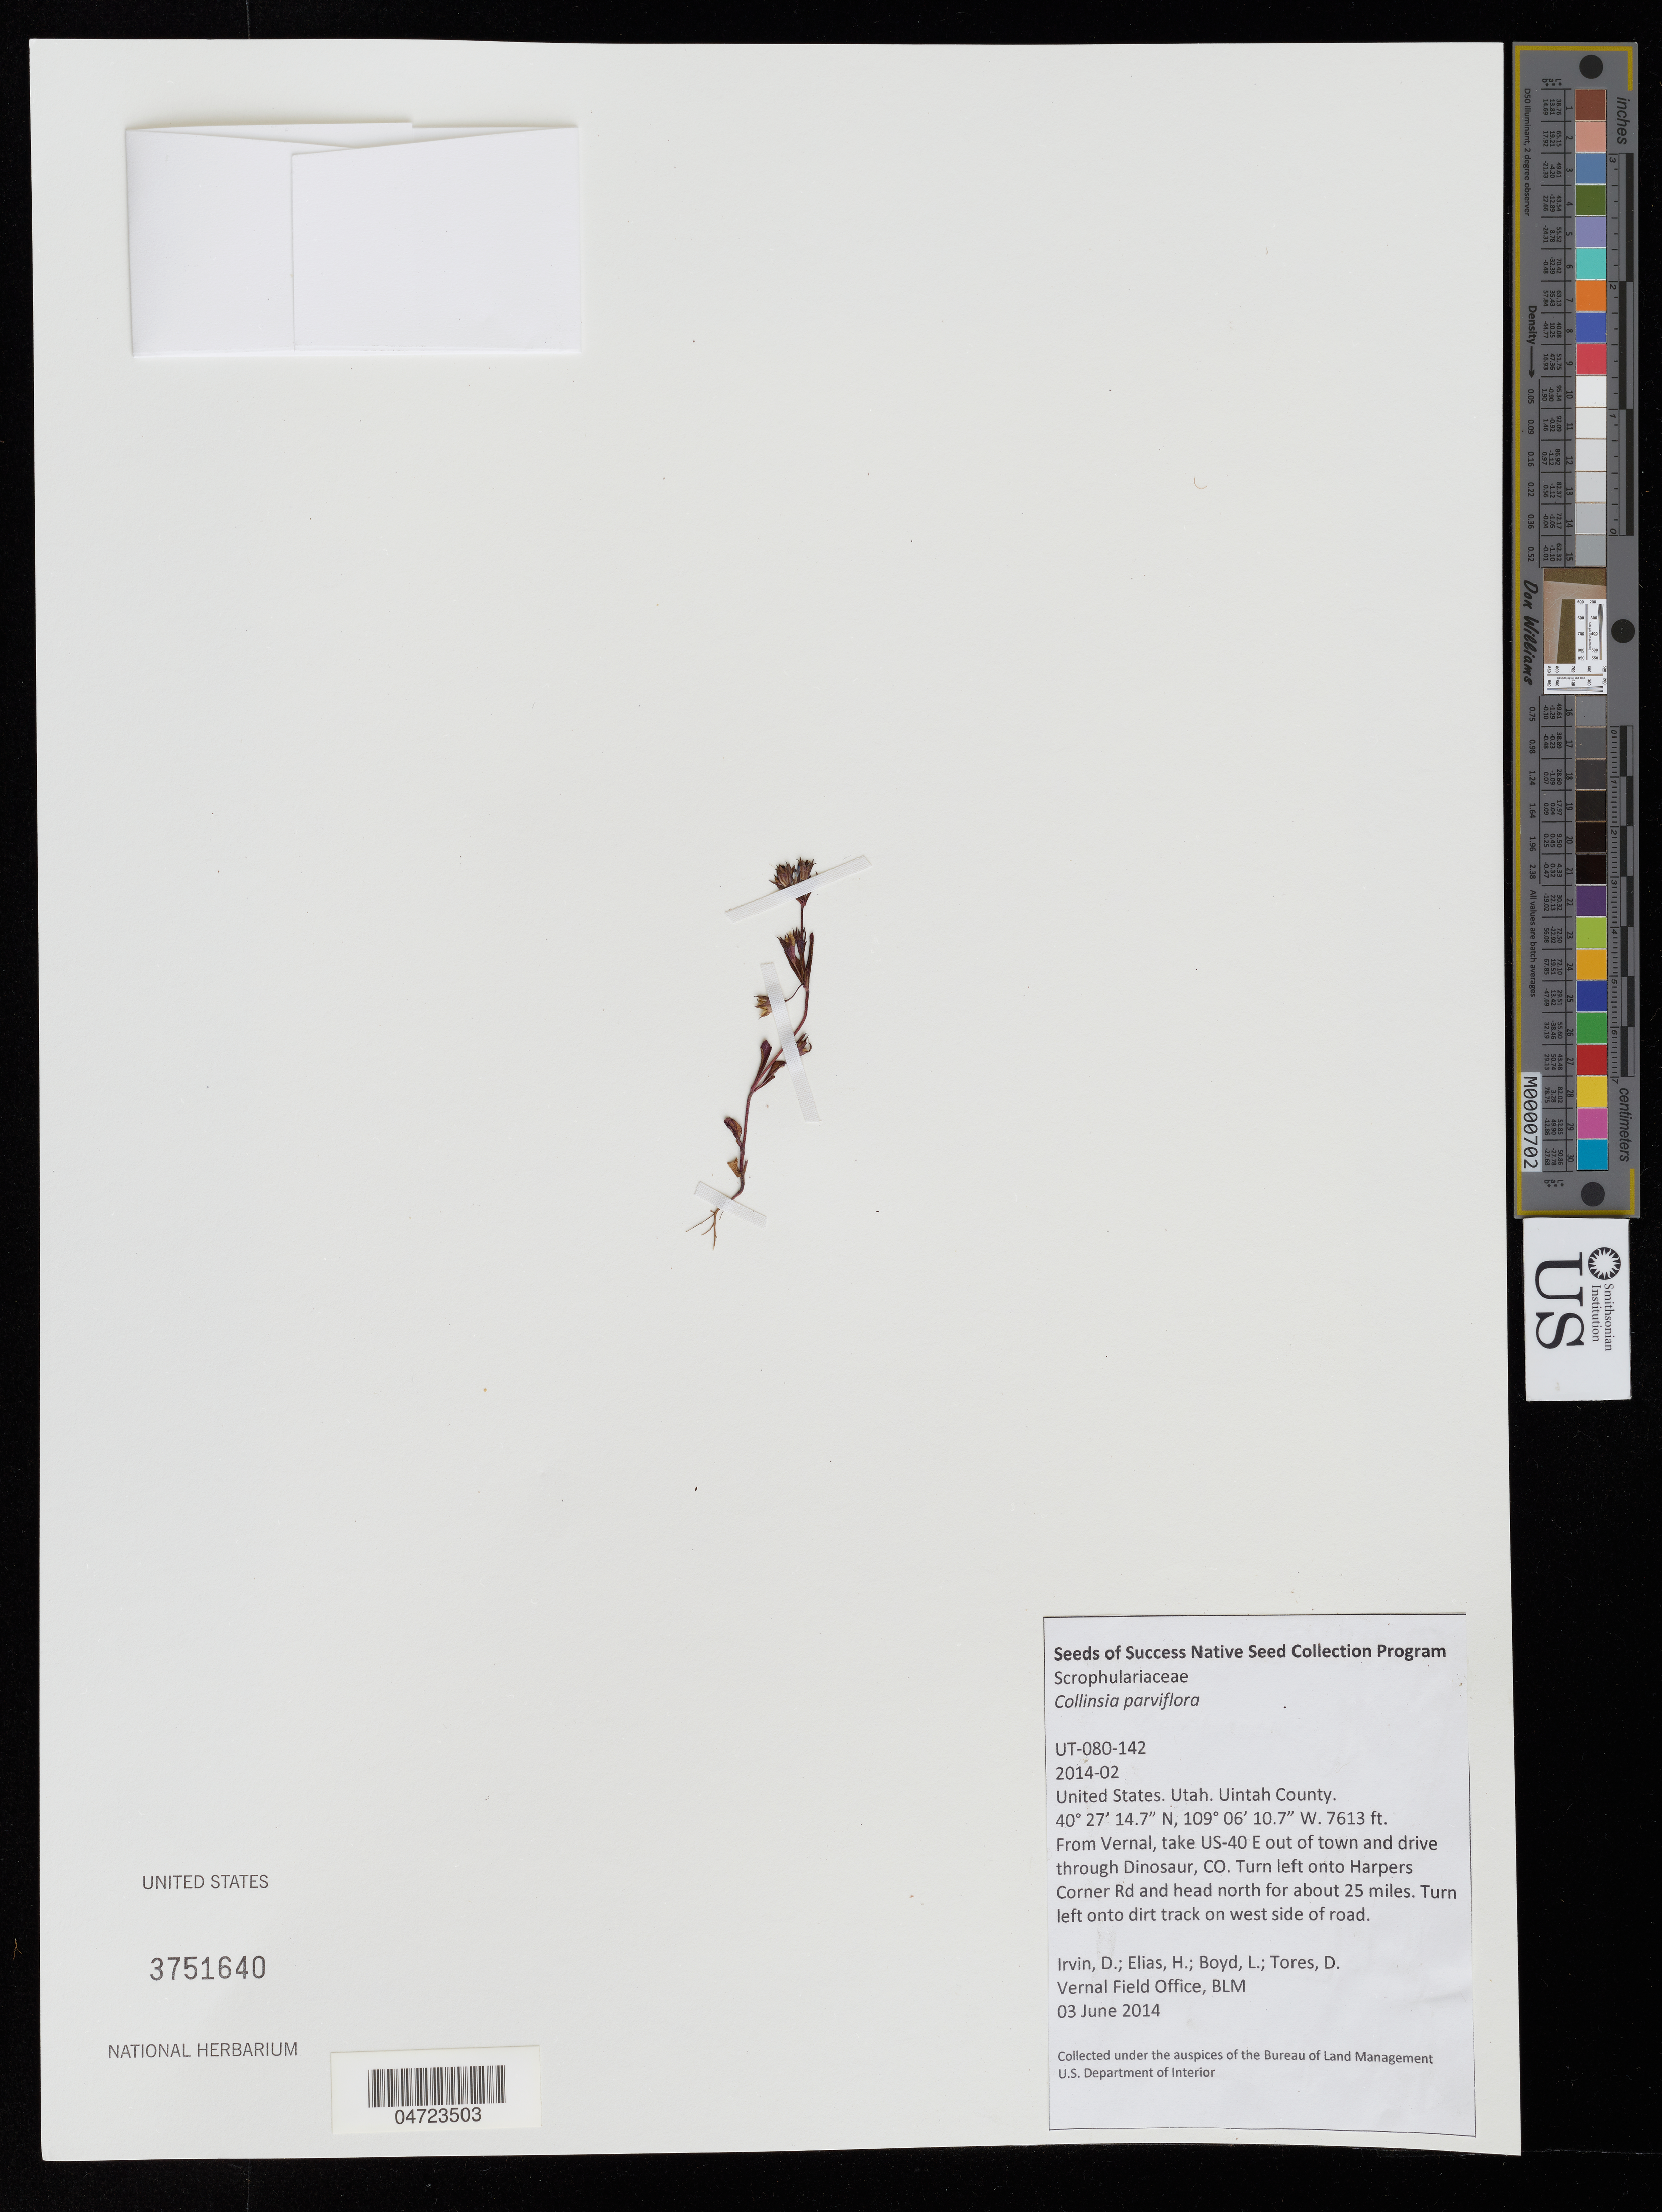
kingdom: Plantae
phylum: Tracheophyta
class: Magnoliopsida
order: Lamiales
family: Plantaginaceae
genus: Collinsia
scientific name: Collinsia parviflora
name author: Douglas ex Lindl.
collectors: D. Irvin, H. Elias, L. Boyd & D. Tores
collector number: UT-080-142/2014-02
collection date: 2014-06-03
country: United States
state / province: Utah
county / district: Uintah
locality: Uintah County. From Vernal, take US-40 E out of town and drive through Dinosaur, CO. Turn left onto Harpers Corner Rd and head north for about 25 miles. Turn left onto dirt track on west side of road.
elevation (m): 2320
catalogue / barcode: US 3751640